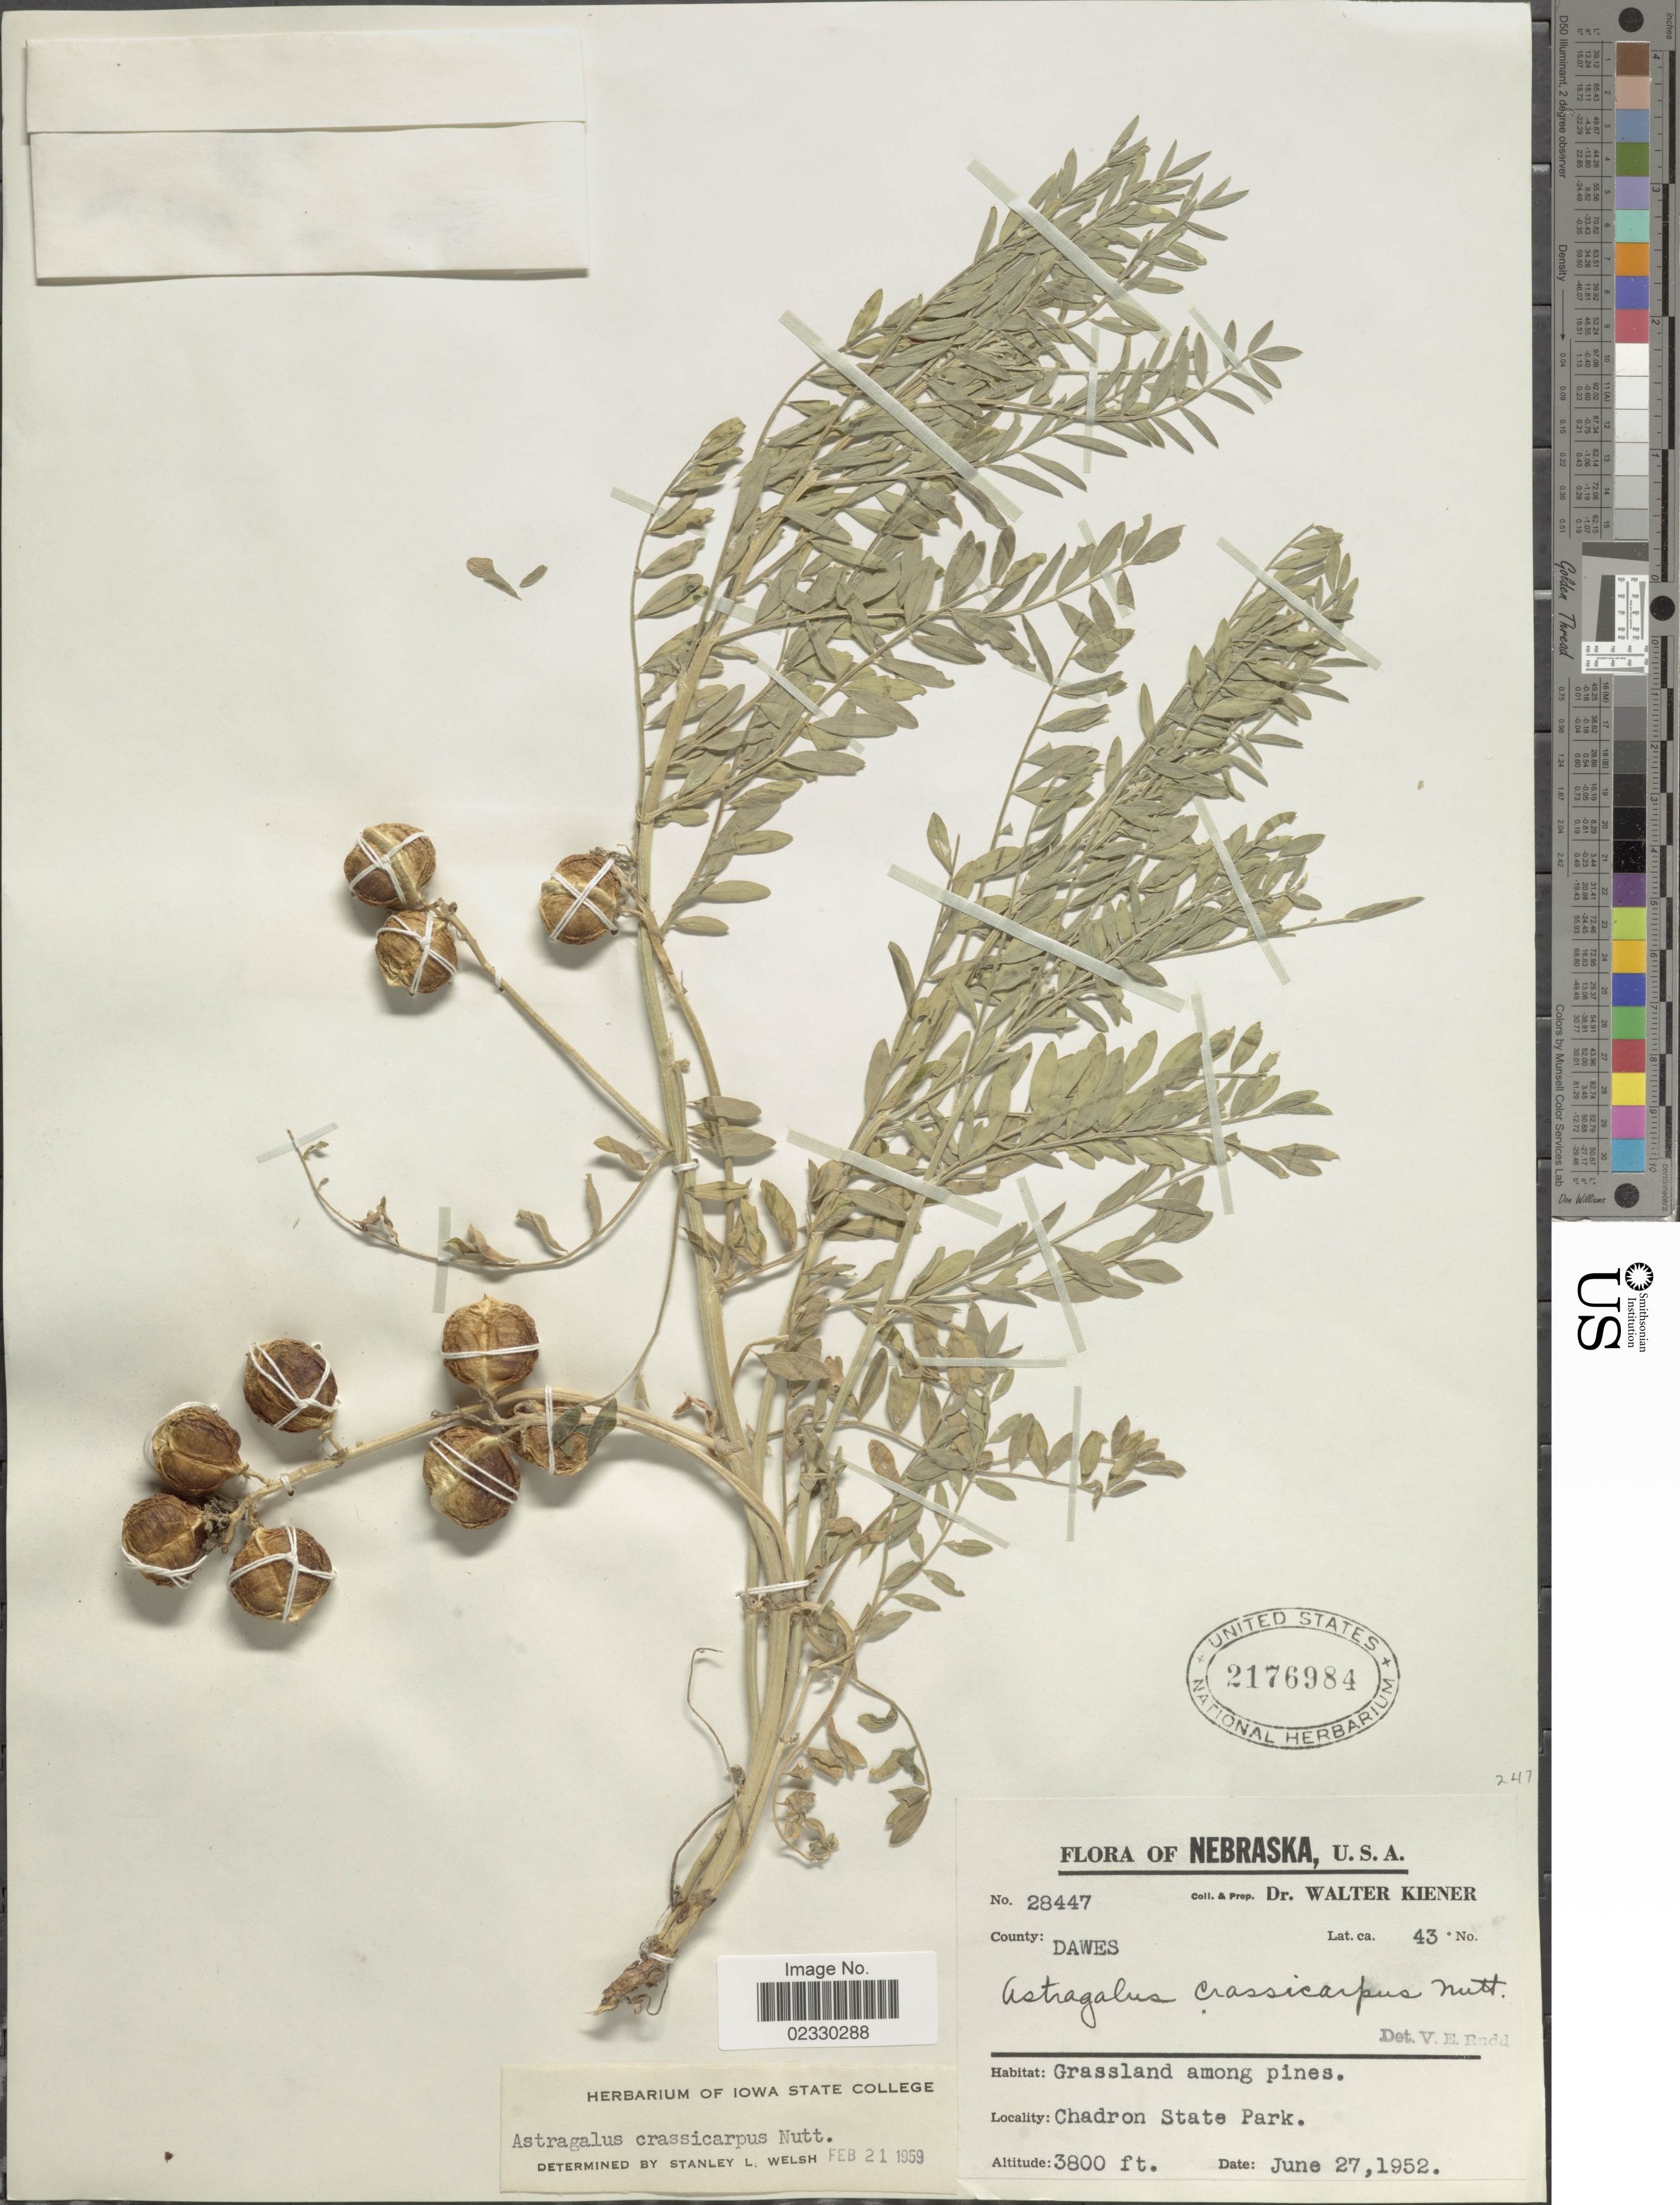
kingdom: Plantae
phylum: Tracheophyta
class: Magnoliopsida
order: Fabales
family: Fabaceae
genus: Astragalus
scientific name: Astragalus crassicarpus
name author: Nutt.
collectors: W. Kiener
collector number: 28447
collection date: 1952-06-27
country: United States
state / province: Nebraska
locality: County: Dawes, Grassland among pines, Chadron State Park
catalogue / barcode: US 2176984